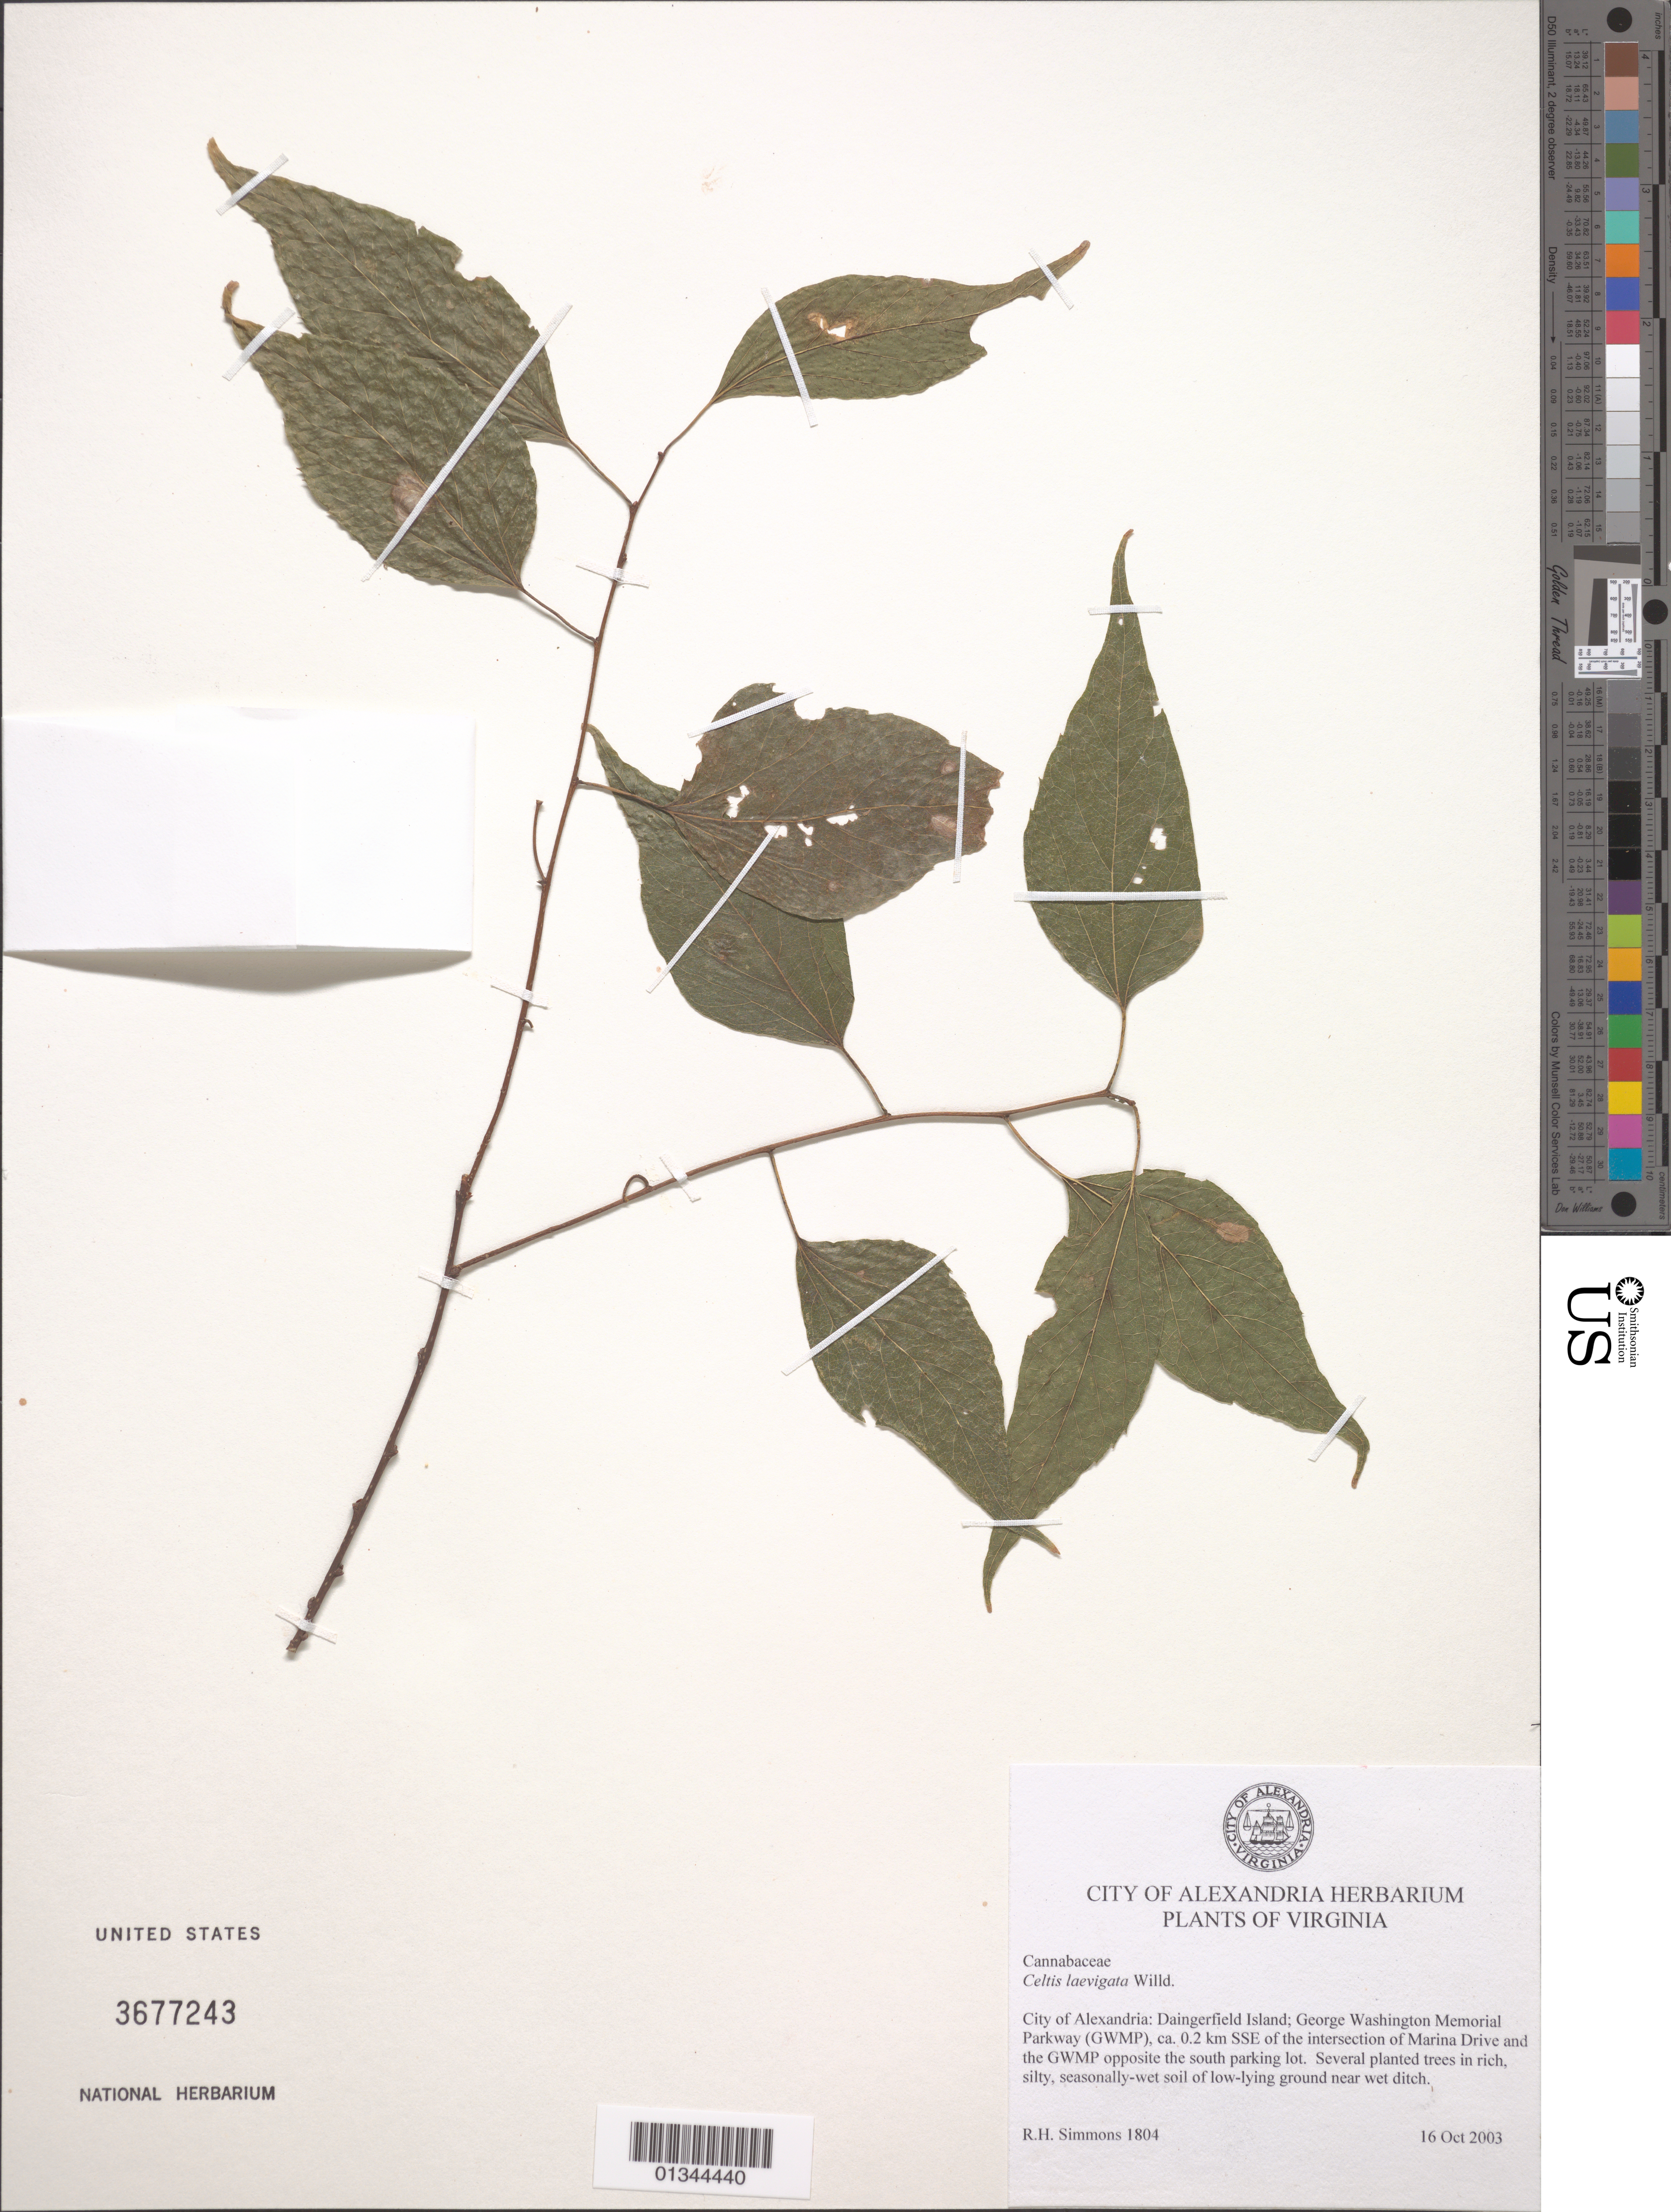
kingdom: Plantae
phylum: Tracheophyta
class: Magnoliopsida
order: Rosales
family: Cannabaceae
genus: Celtis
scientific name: Celtis laevigata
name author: Willd.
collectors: R. H. Simmons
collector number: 1804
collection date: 2003-10-16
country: United States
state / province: Virginia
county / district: City of Alexandria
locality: Daingerfield Island, George Washington Memorial Parkway (GWMP), ca. 0.2 km SSE of the intersection of Marina Drive and the GWMP opposite the south parking lot.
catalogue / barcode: US 3677243